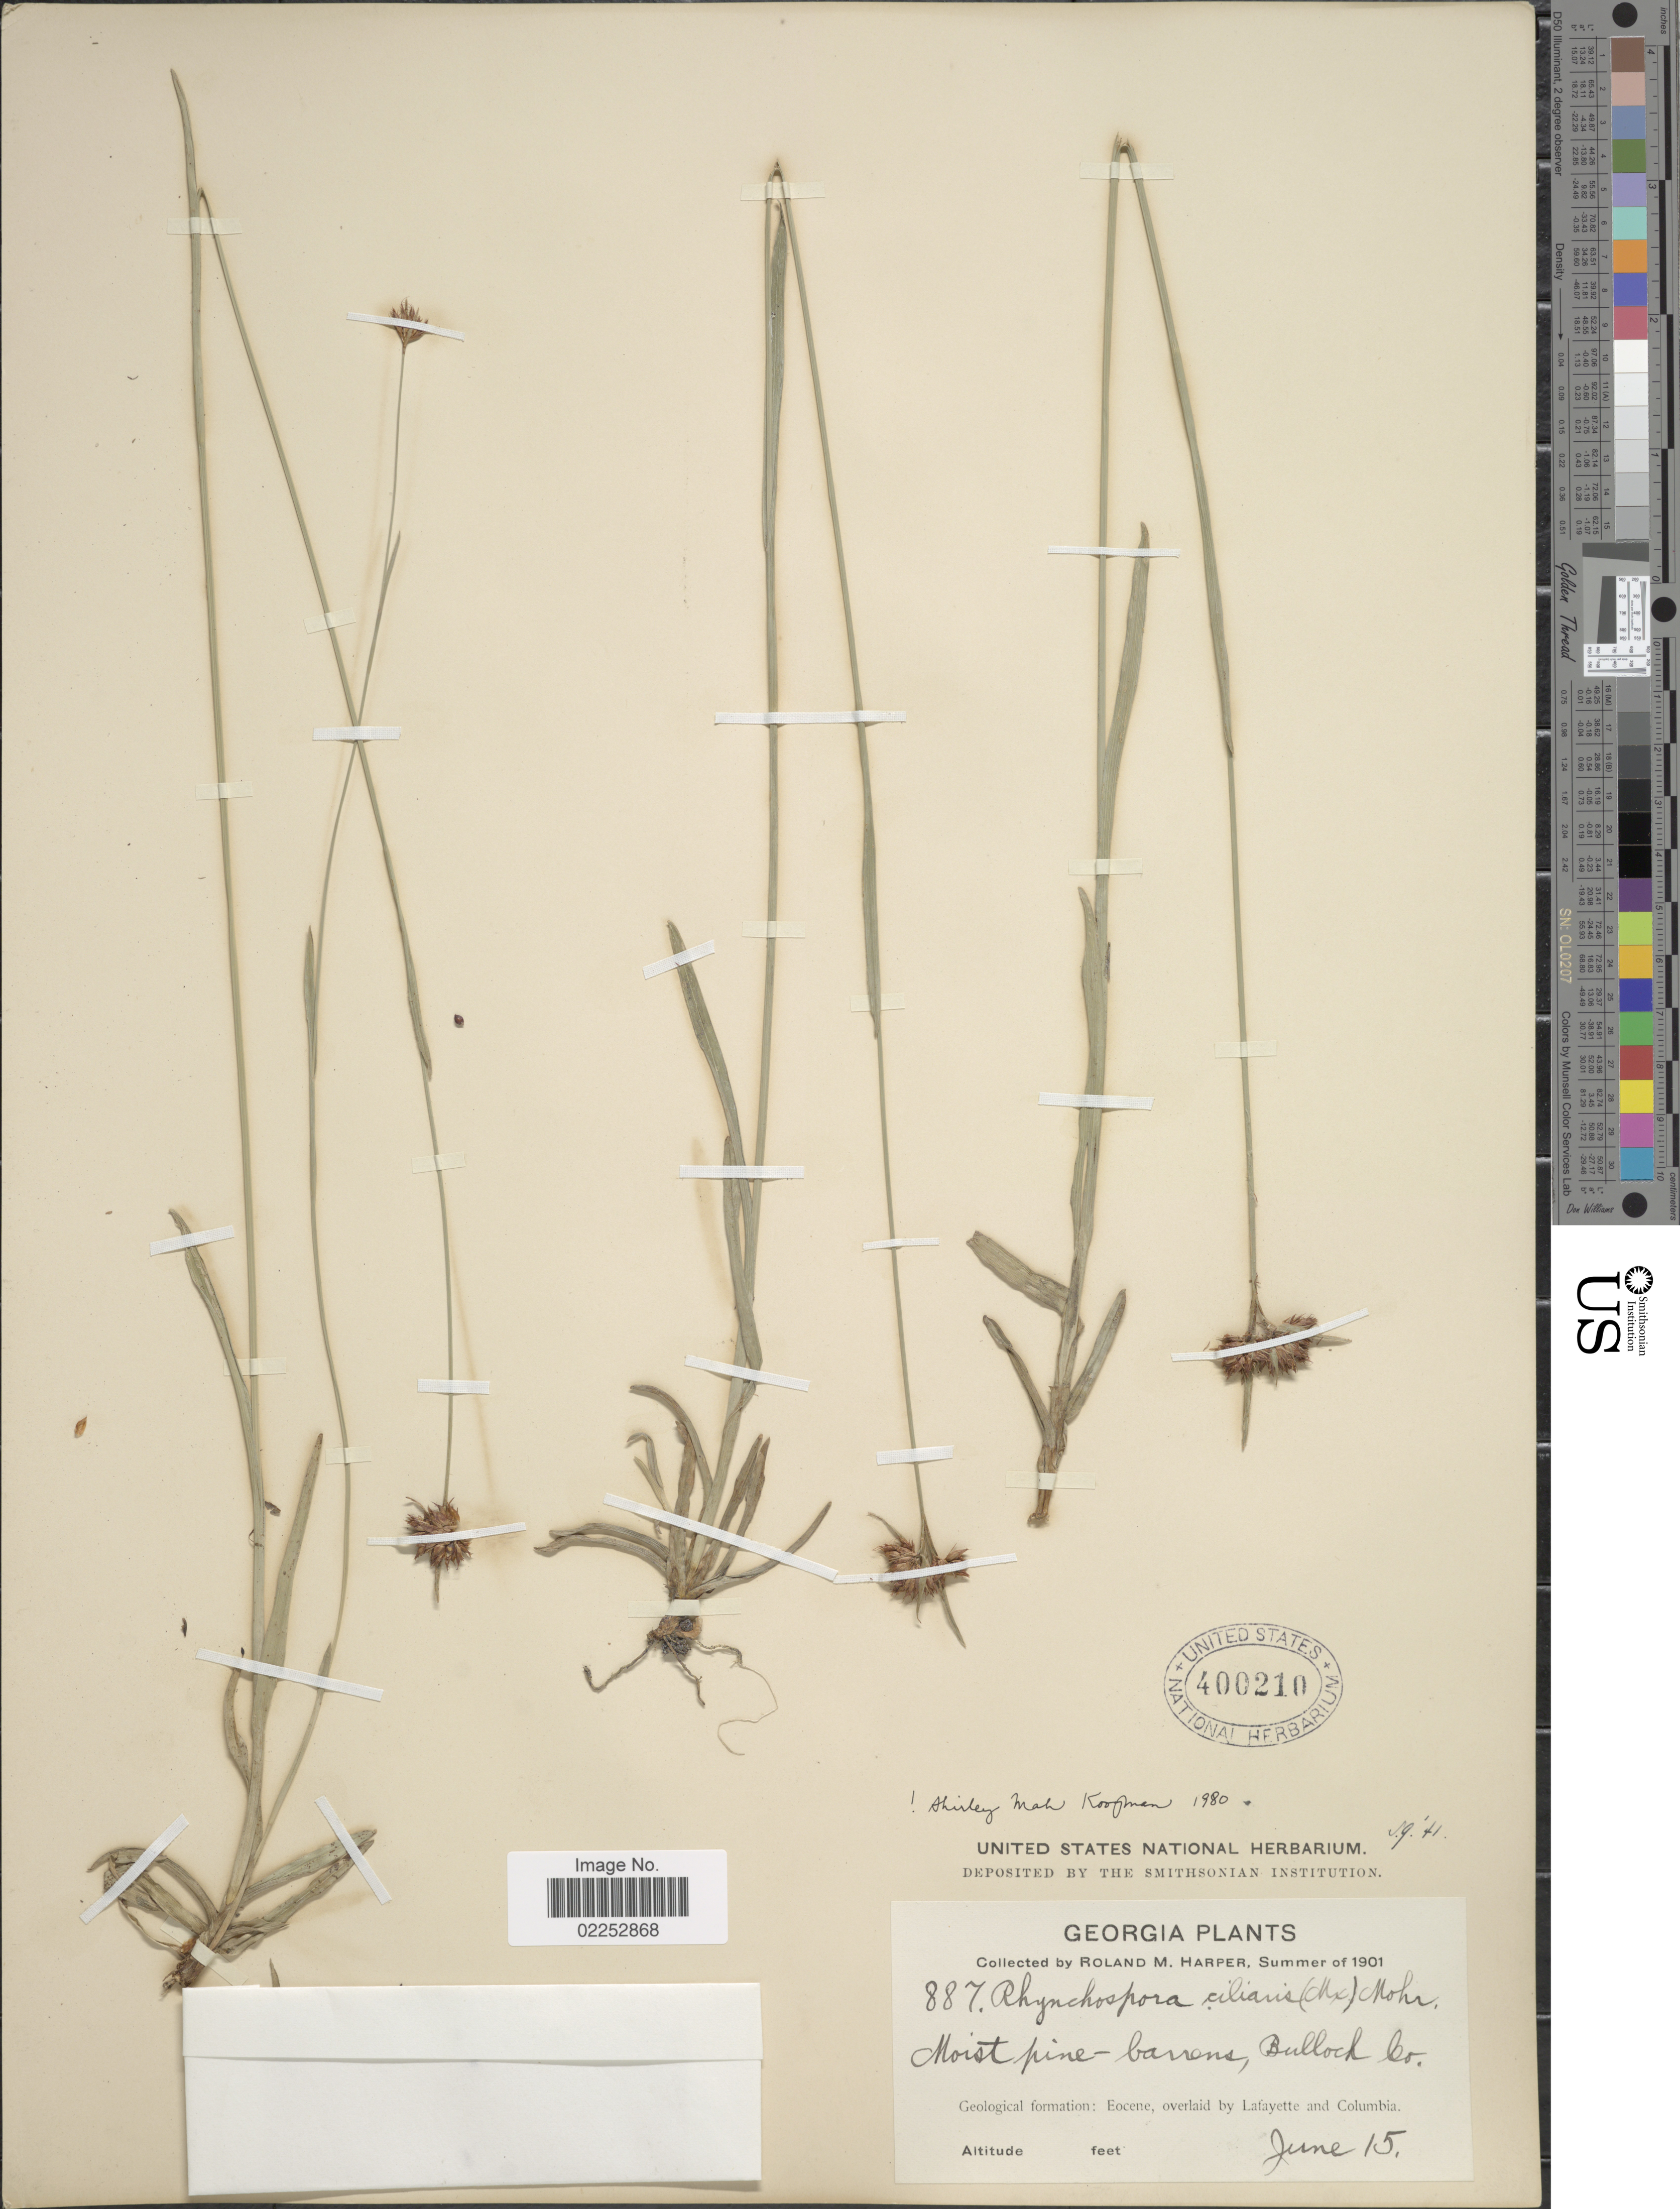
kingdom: Plantae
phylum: Tracheophyta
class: Liliopsida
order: Poales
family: Cyperaceae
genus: Rhynchospora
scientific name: Rhynchospora ciliaris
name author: (Michx.) C. Mohr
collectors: R. M. Harper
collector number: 887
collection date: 1901-06-15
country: United States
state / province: Georgia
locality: Bullock Co.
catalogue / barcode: US 400210